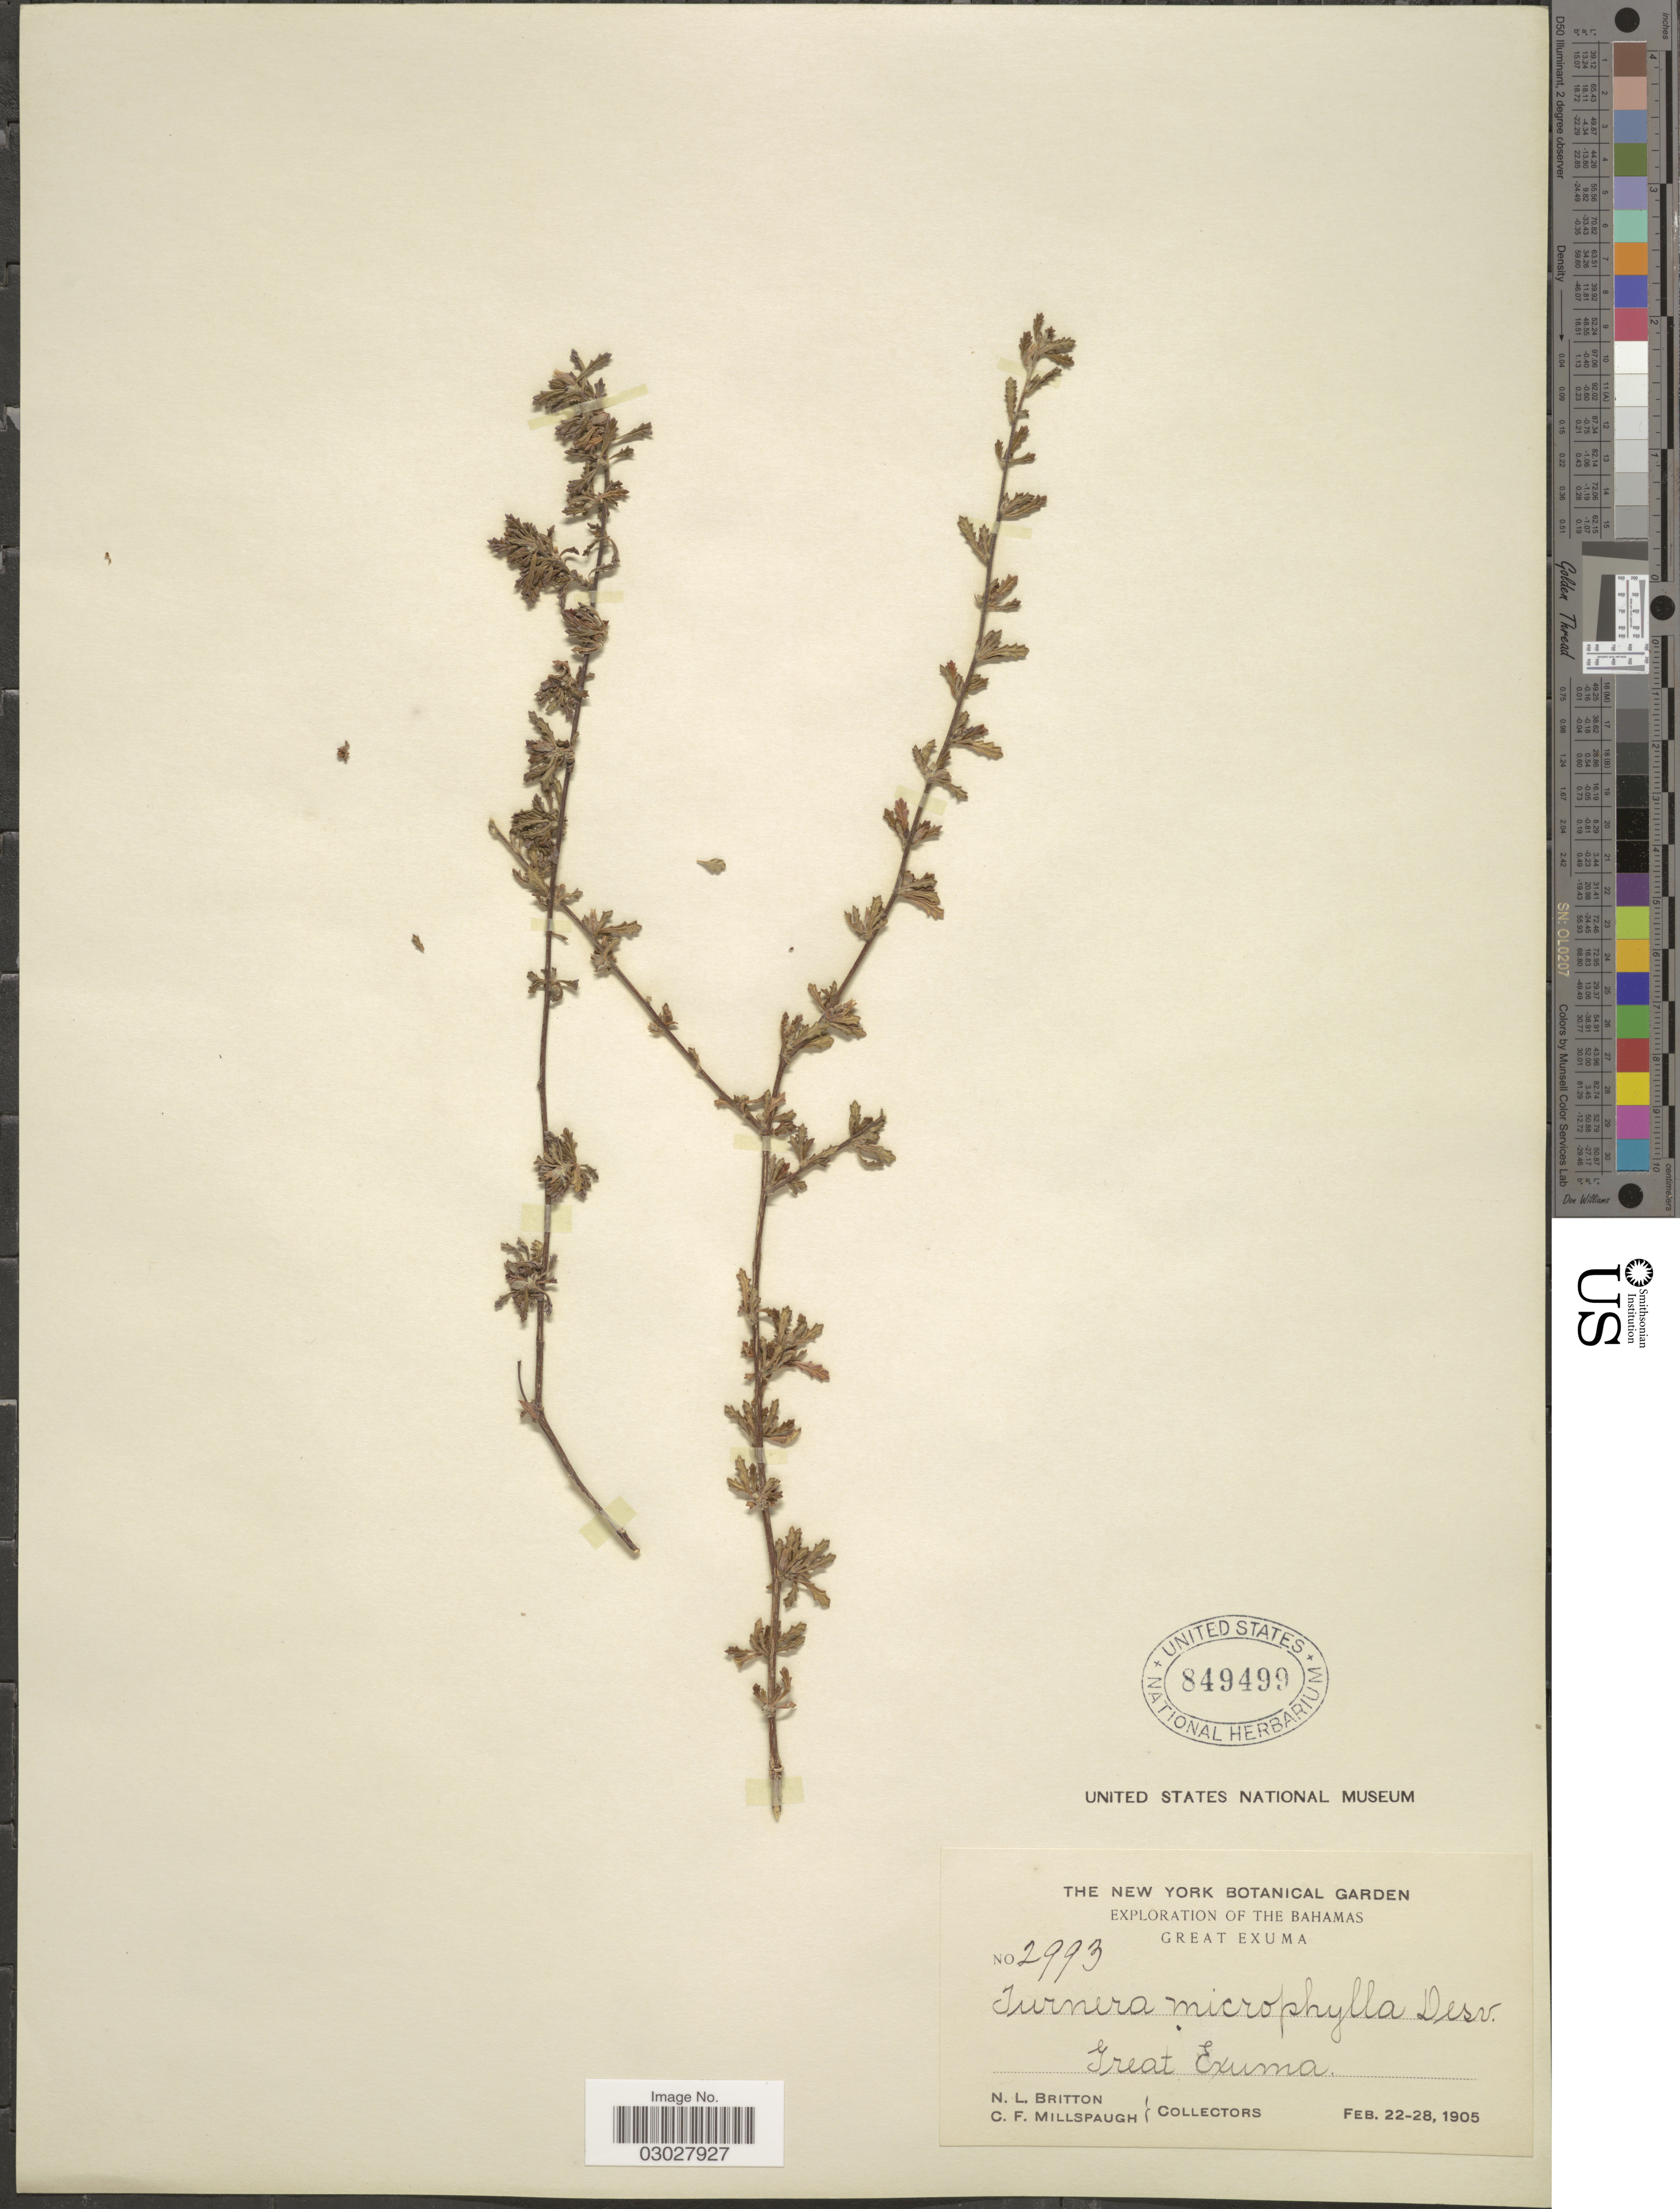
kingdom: Plantae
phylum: Tracheophyta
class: Magnoliopsida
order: Malpighiales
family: Turneraceae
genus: Turnera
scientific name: Turnera diffusa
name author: Willd. ex Schult.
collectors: N. Britton & C. F. Millspaugh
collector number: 2993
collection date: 1905-02-22/1905-02-28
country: Bahamas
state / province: Exuma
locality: Great Exuma.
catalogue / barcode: US 849499